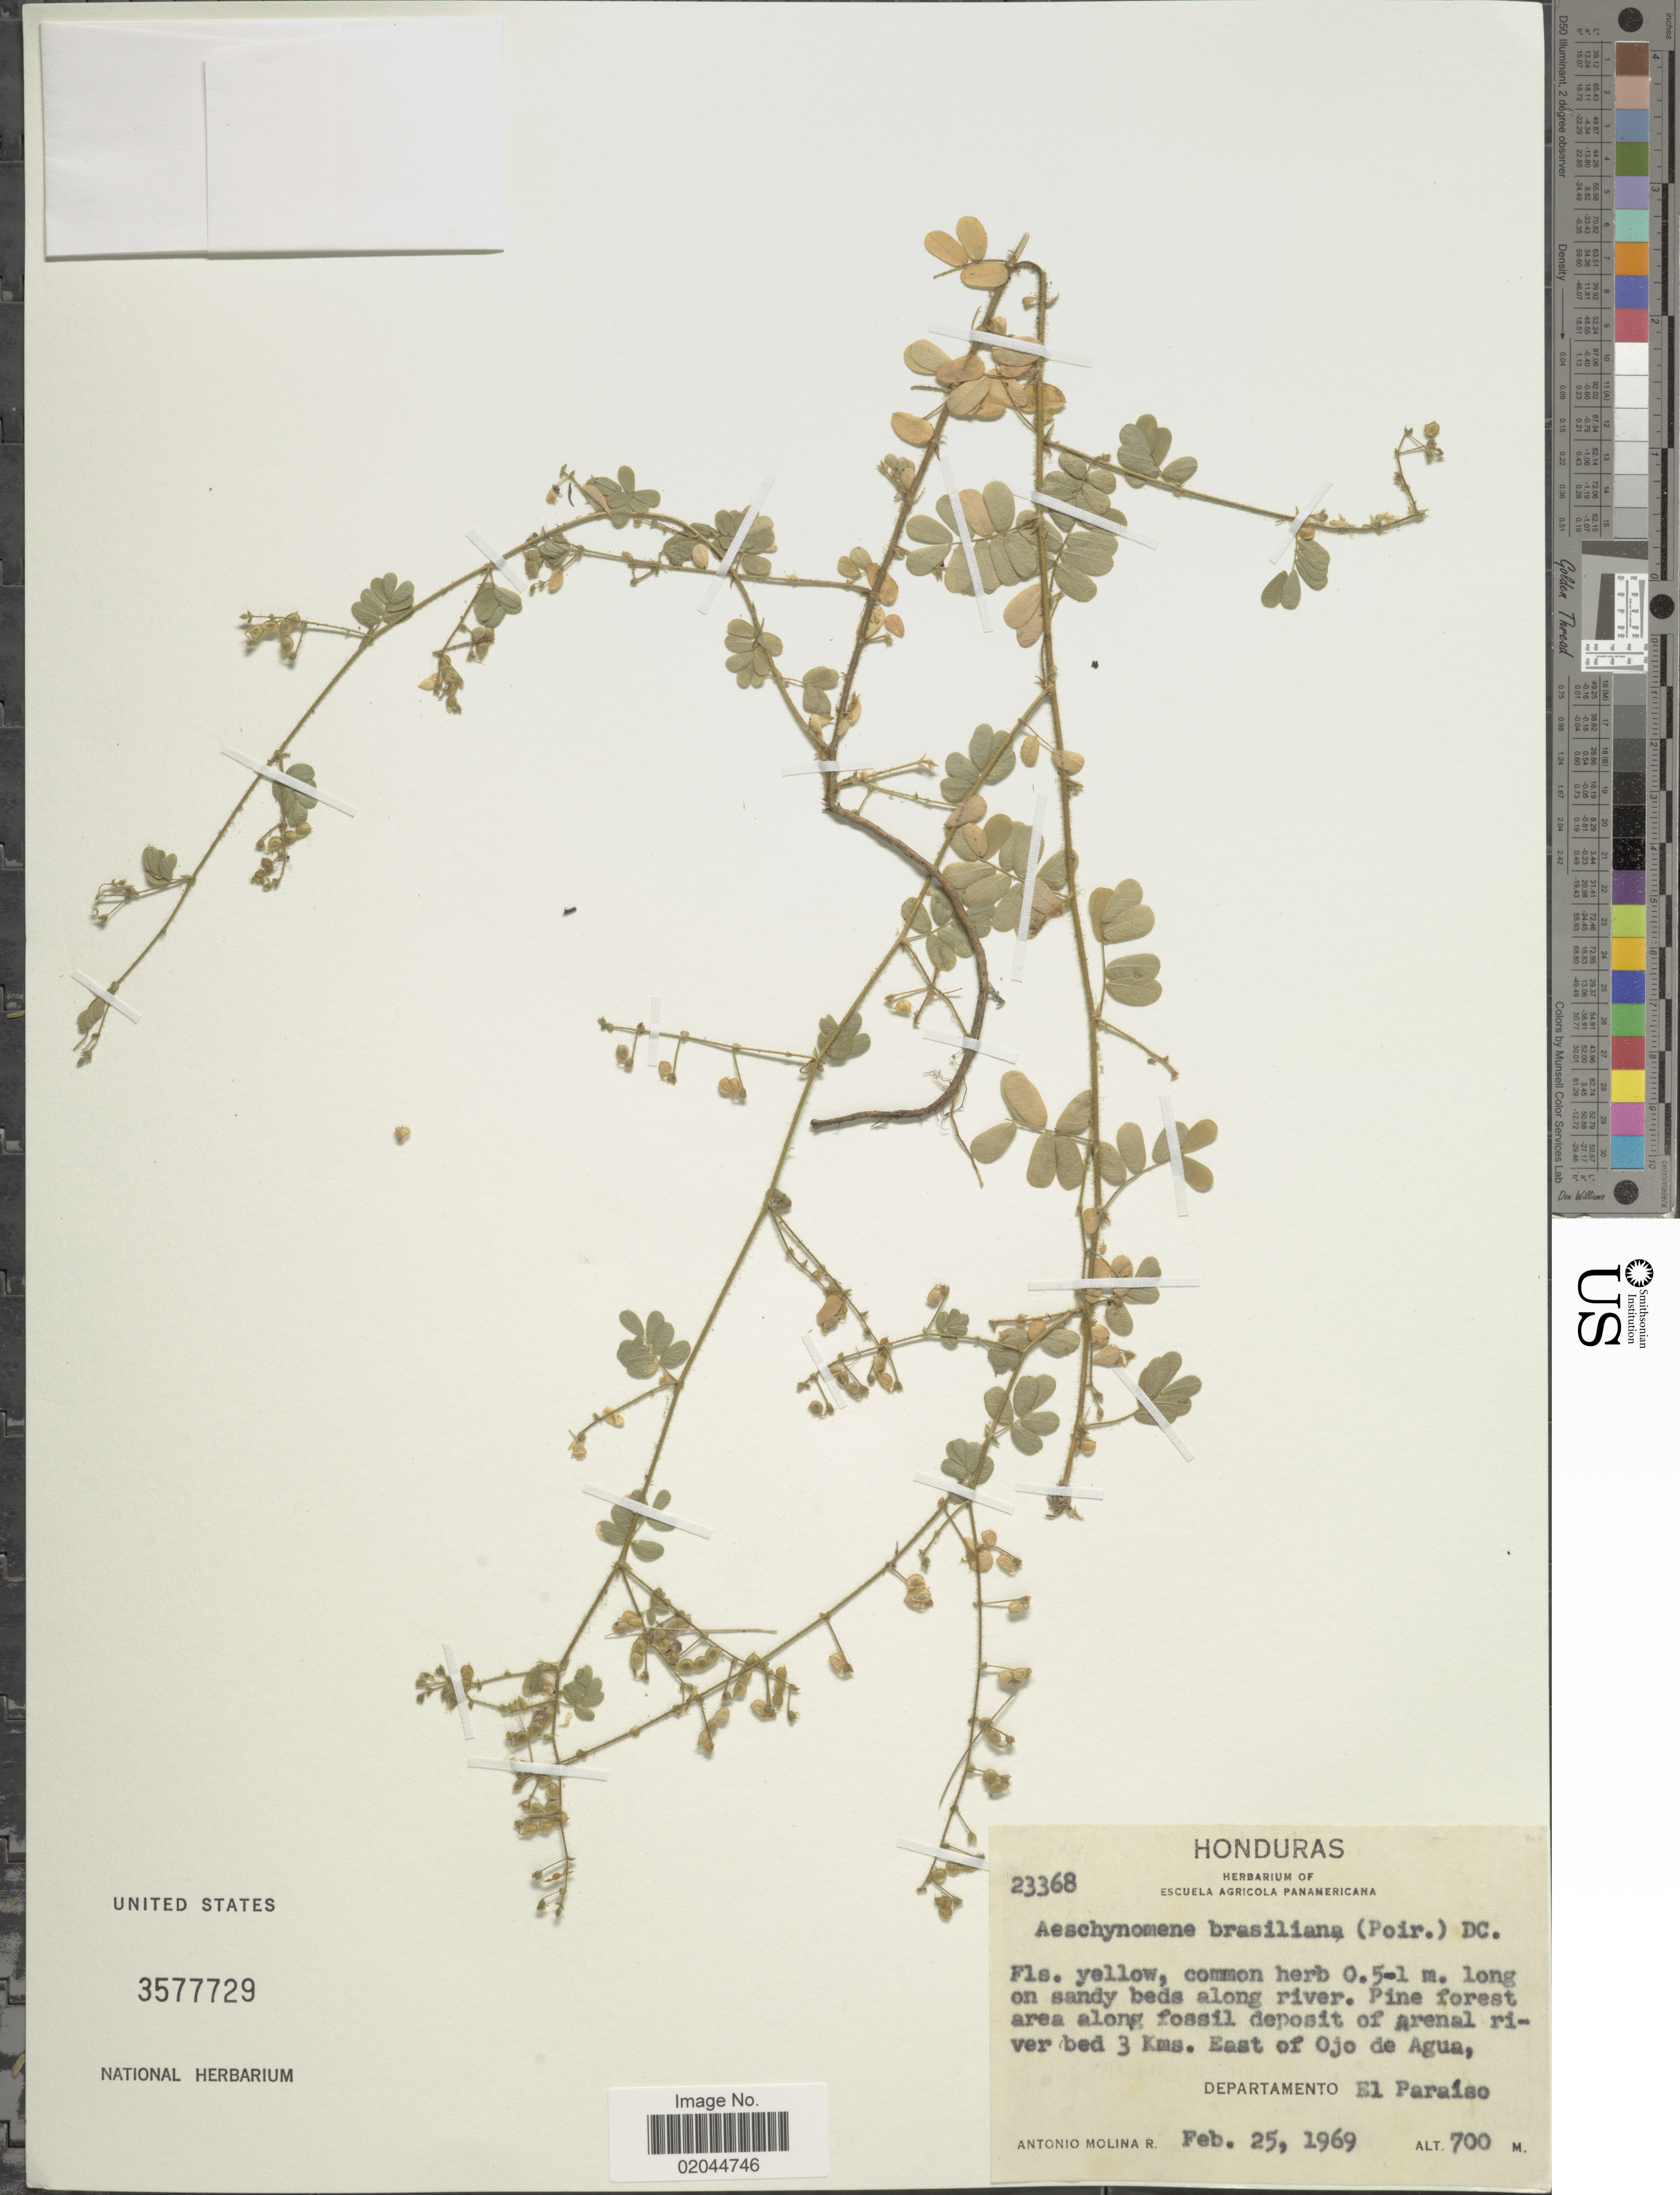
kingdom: Plantae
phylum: Tracheophyta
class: Magnoliopsida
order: Fabales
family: Fabaceae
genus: Aeschynomene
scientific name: Aeschynomene brasiliana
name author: (Poir.) DC.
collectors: A. Molina R.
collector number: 23368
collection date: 1969-02-25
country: Honduras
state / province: El Paraíso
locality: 3 kms east of Ojo de Agua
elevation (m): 700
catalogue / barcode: US 3577729